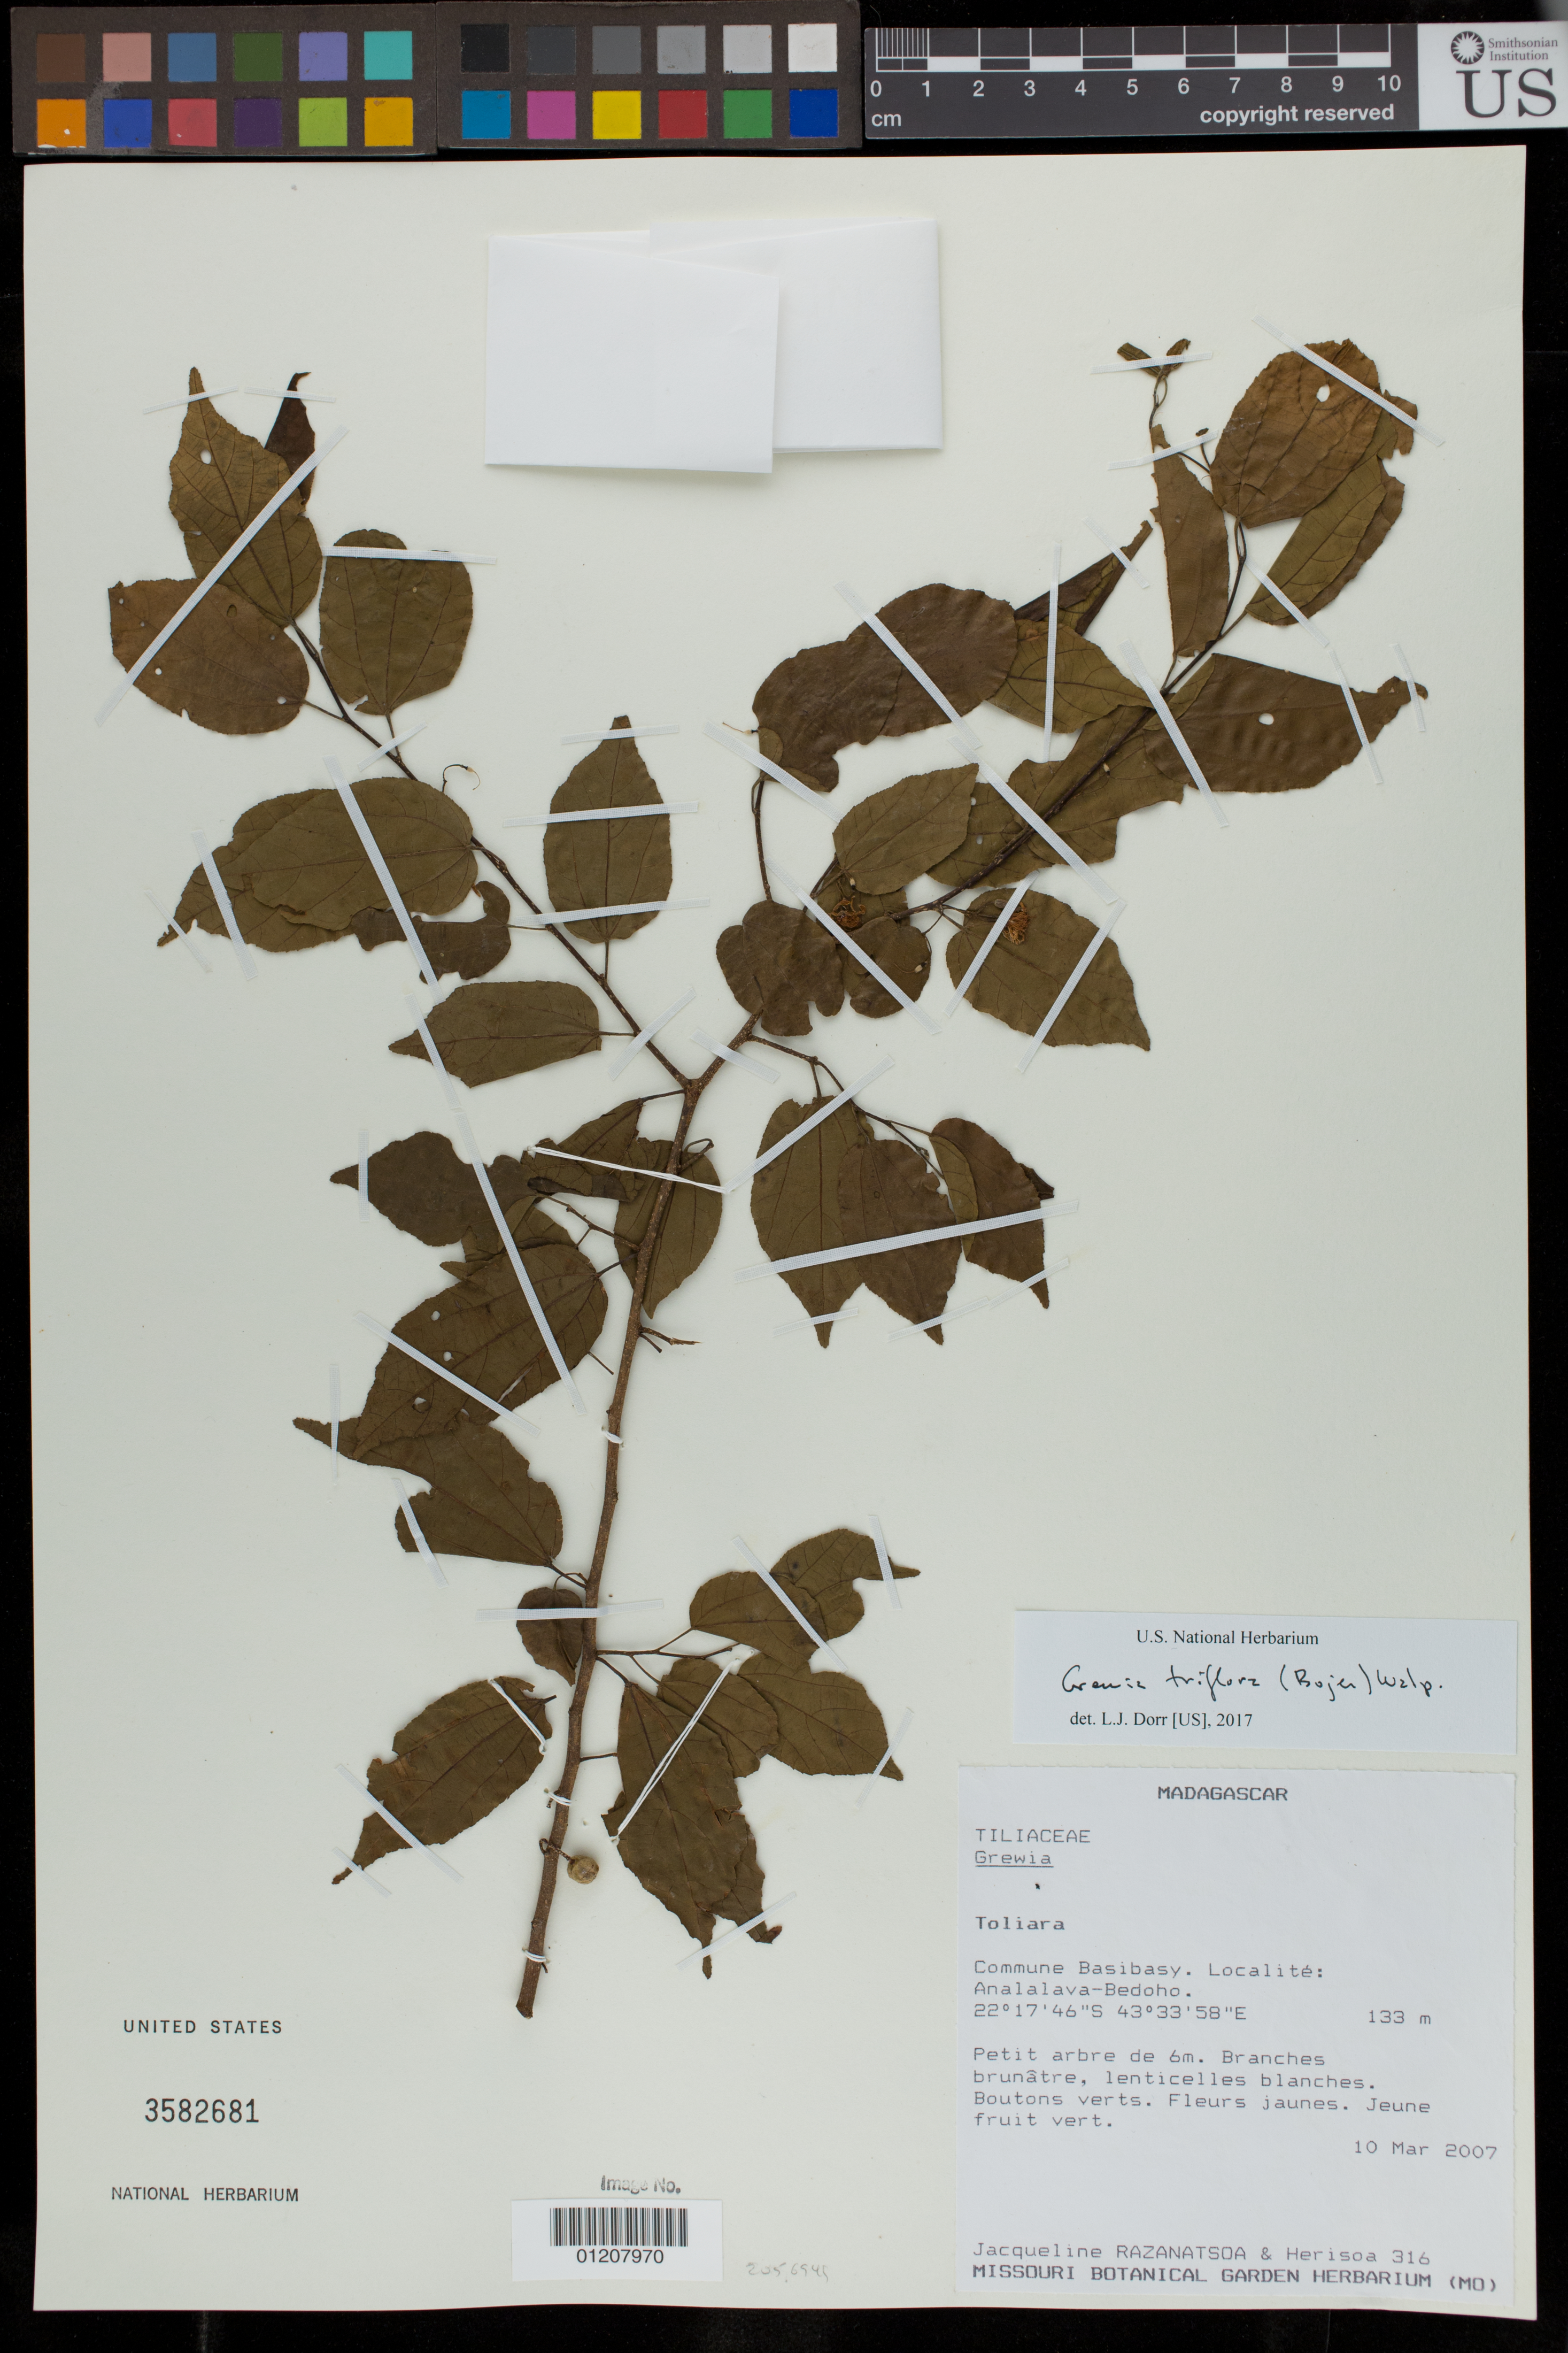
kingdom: Plantae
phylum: Tracheophyta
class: Magnoliopsida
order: Malvales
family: Malvaceae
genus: Grewia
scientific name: Grewia triflora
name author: (Bojer) Walp.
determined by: Dorr, L. J., (BOT), Smithsonian Institution - National Museum of Natural History (UNITED STATES)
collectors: J. Razanatsoa & Herisoa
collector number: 316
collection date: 2007-03-10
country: Madagascar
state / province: Atsimo-Andrefana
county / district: Morombe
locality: Toliara. Commune Basibasy. Localite: Analalava-Bedoho.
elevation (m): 133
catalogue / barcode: US 3582681